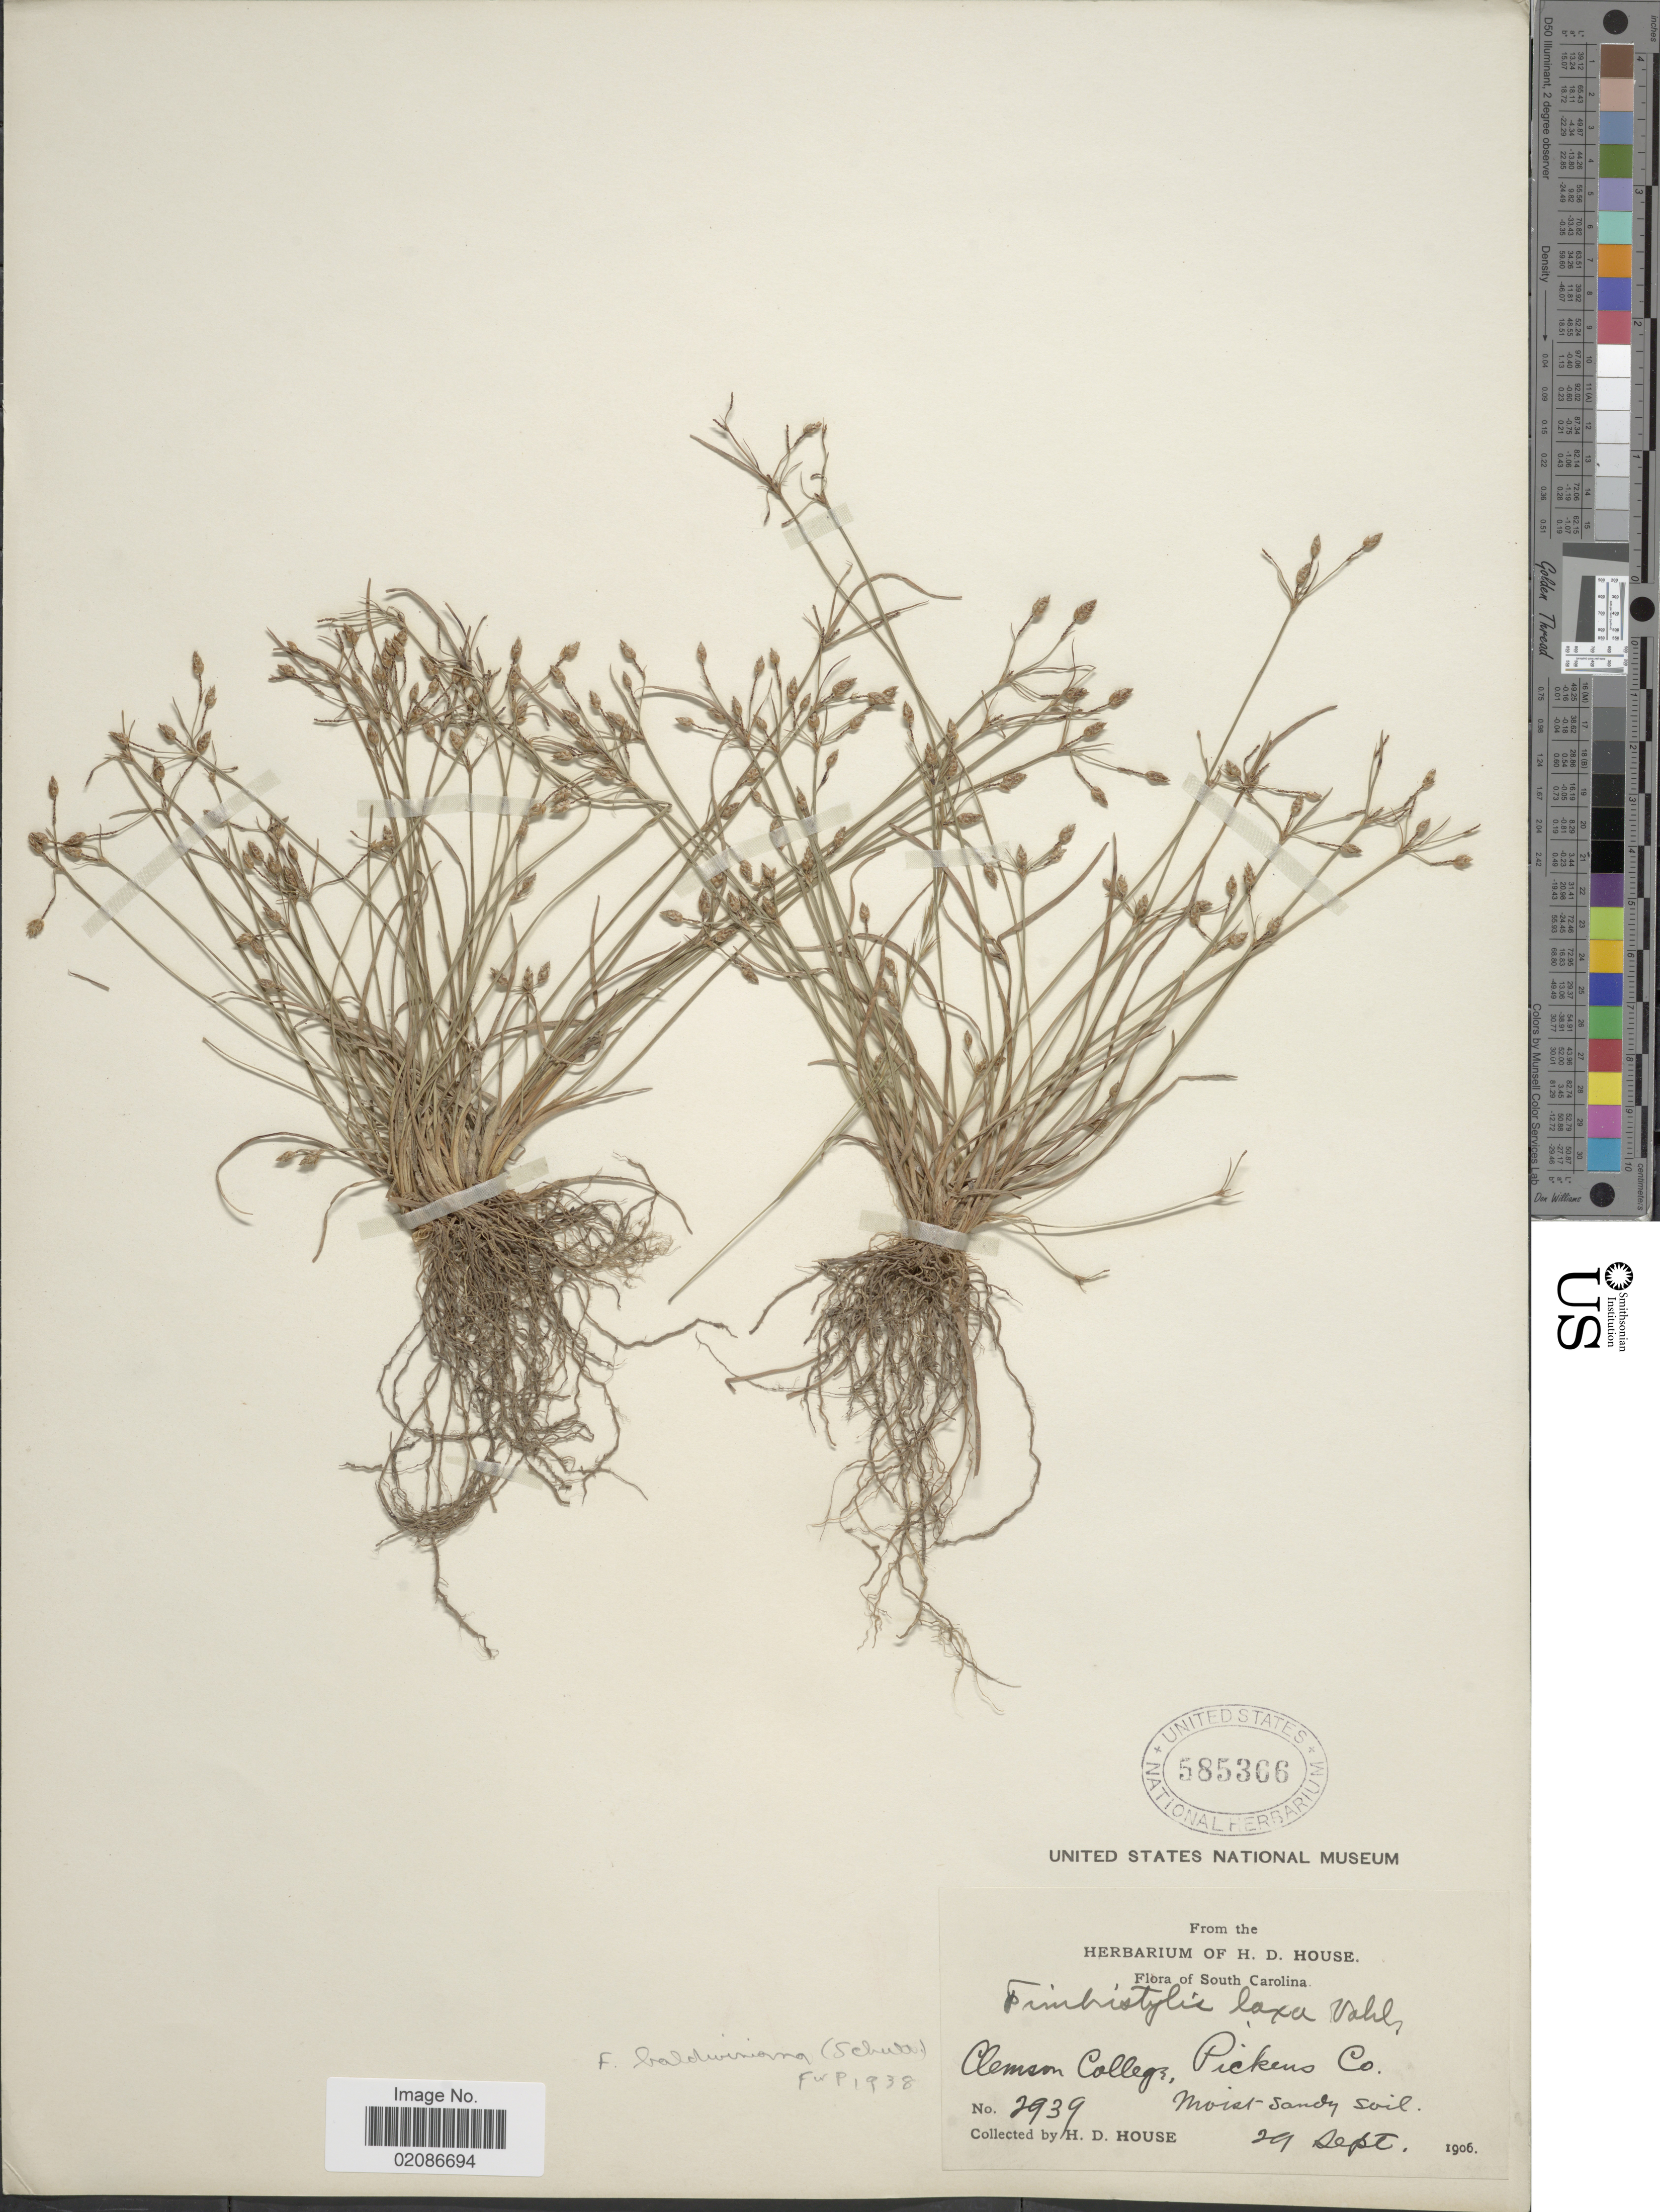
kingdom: Plantae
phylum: Tracheophyta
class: Liliopsida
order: Poales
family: Cyperaceae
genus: Fimbristylis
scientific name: Fimbristylis dichotoma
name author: (L.) Vahl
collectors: H. D. House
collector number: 2939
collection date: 1906-09-29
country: United States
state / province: South Carolina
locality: Clemson College, Pickens Co.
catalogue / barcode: US 585366